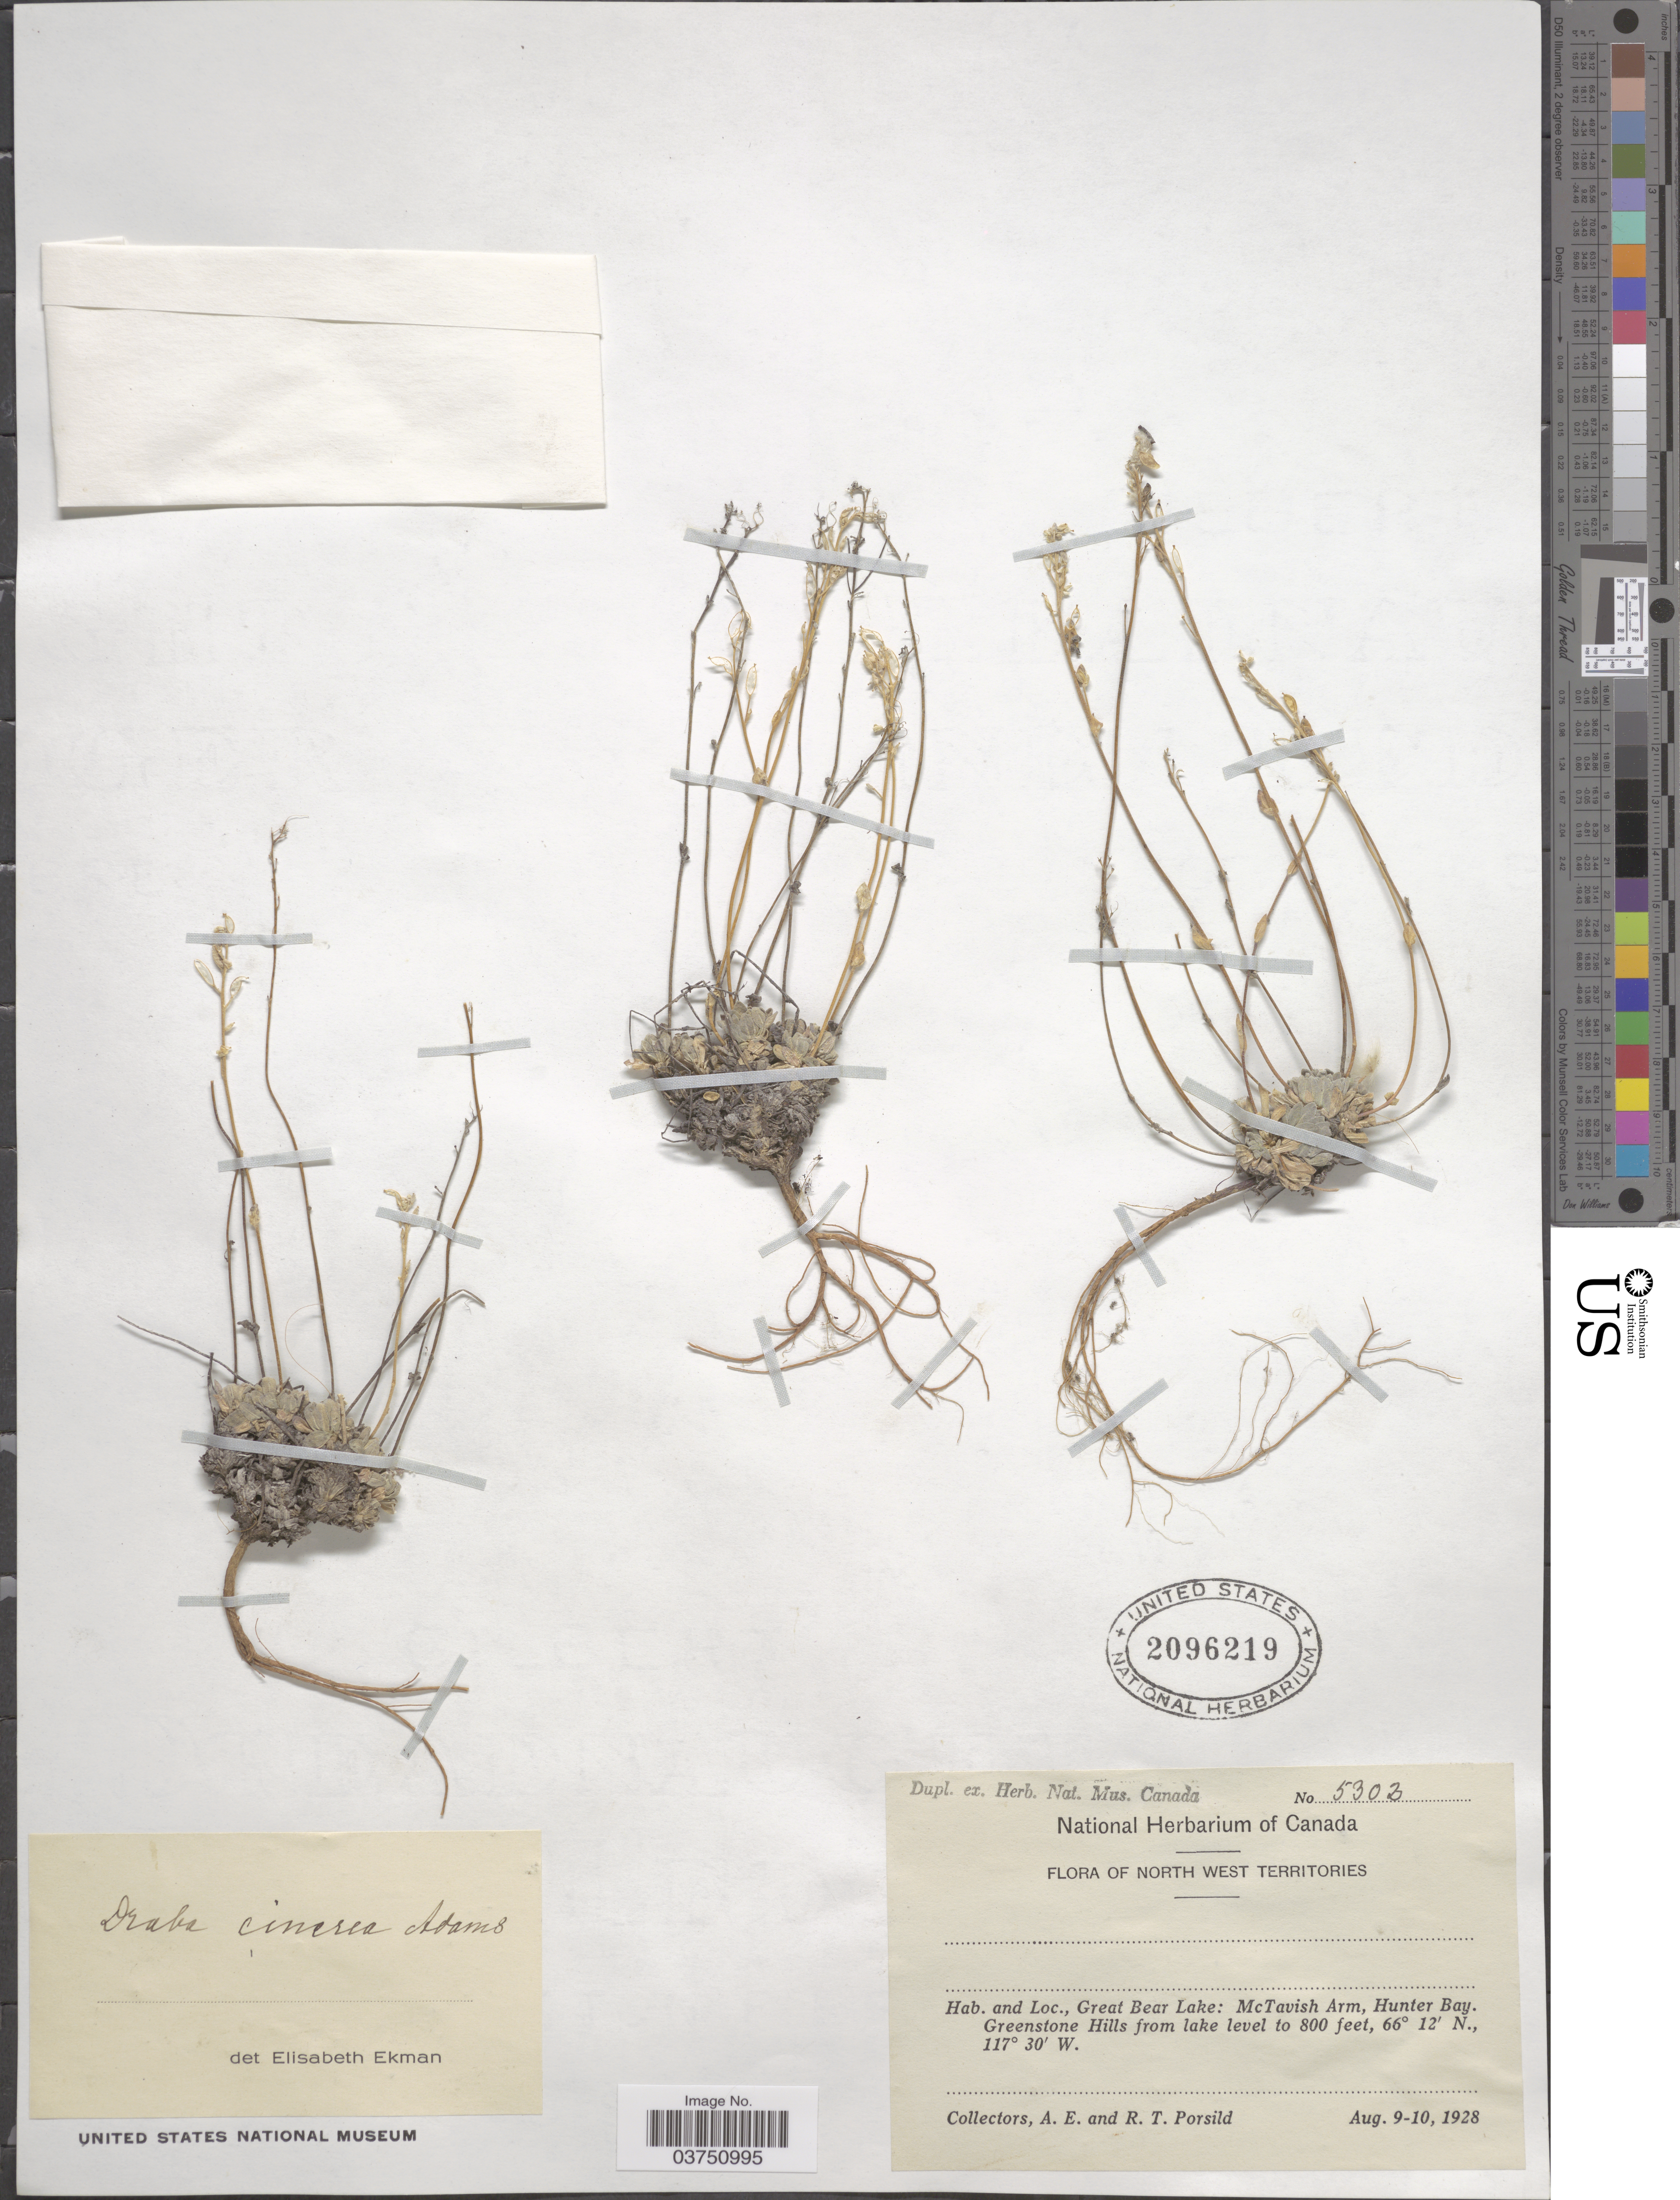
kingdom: Plantae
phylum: Tracheophyta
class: Magnoliopsida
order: Brassicales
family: Brassicaceae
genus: Draba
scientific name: Draba cinerea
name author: Adams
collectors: A. E. Porsild & R. T. Porsild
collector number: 5303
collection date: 1928-08-09/1928-08-10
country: Canada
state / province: Northwest Territories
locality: Great Bear Lake: McTavish Arm, Hunter Bay. Greenstone Hills.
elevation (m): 0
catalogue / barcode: US 2096219